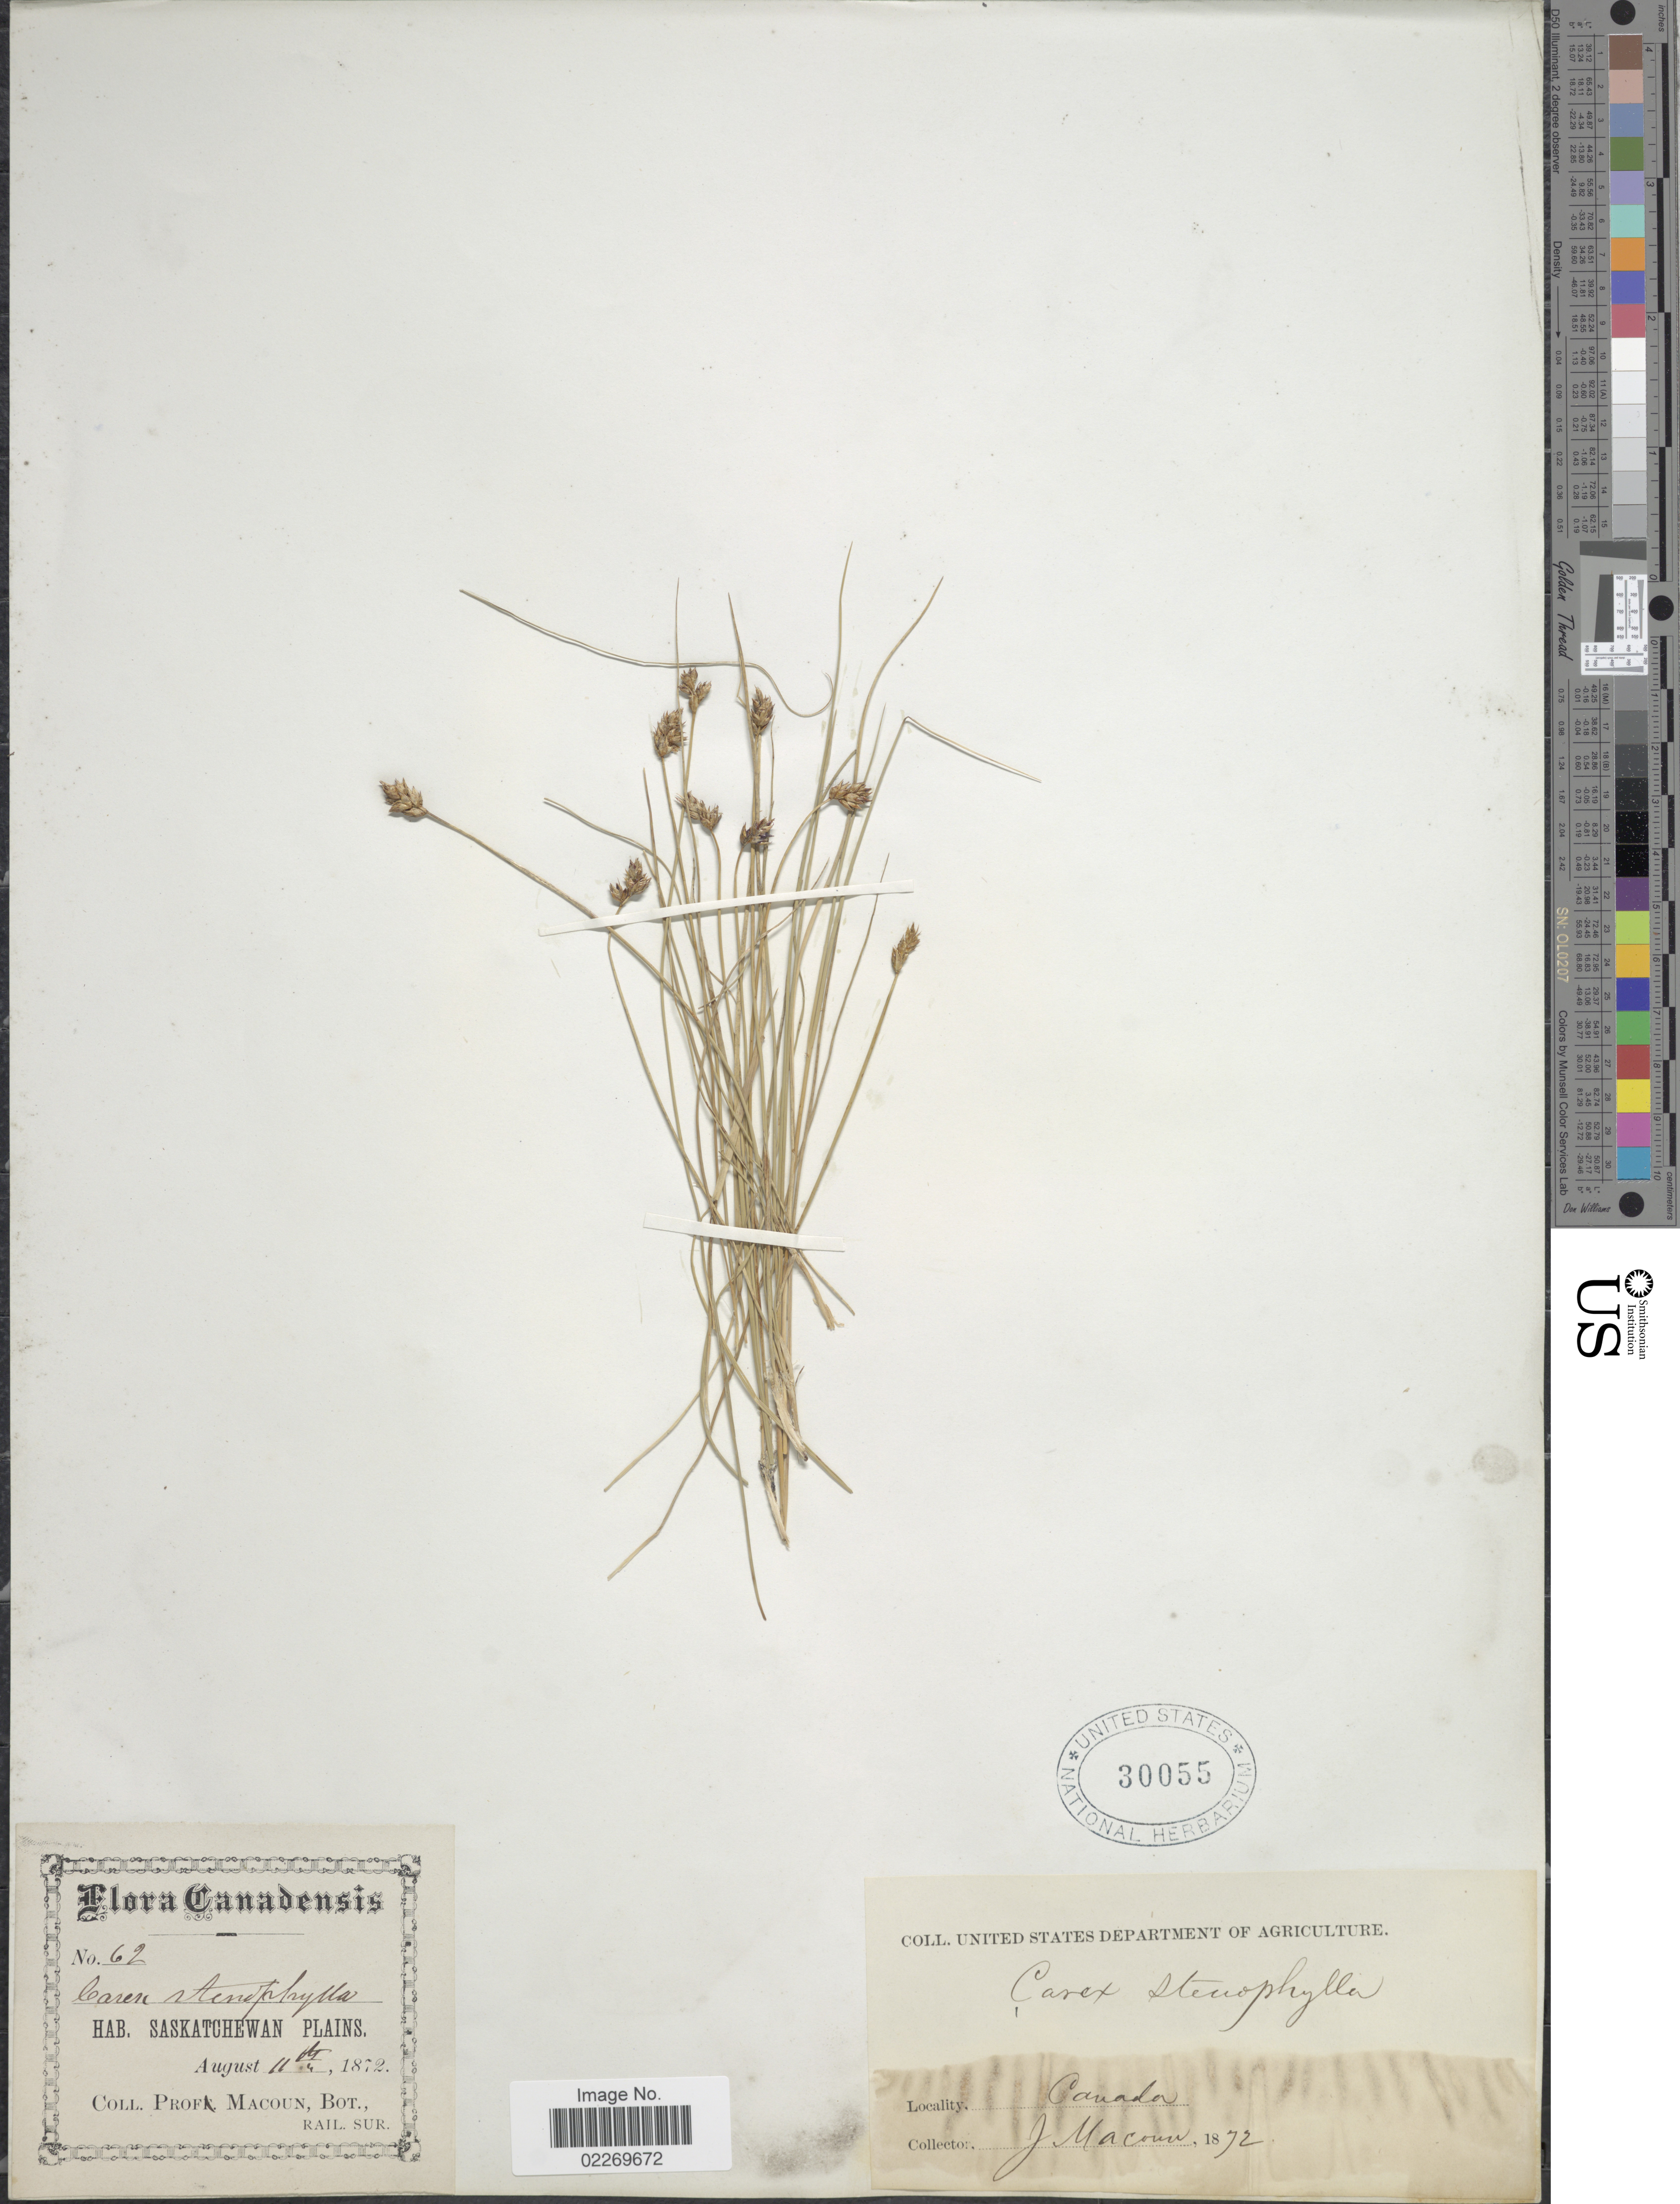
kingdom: Plantae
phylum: Tracheophyta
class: Liliopsida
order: Poales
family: Cyperaceae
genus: Carex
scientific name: Carex eleocharis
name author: L.H. Bailey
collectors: J. Macoun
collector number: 62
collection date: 1872-08-11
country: Canada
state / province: Saskatchewan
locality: Saskatchewan Plains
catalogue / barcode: US 30055